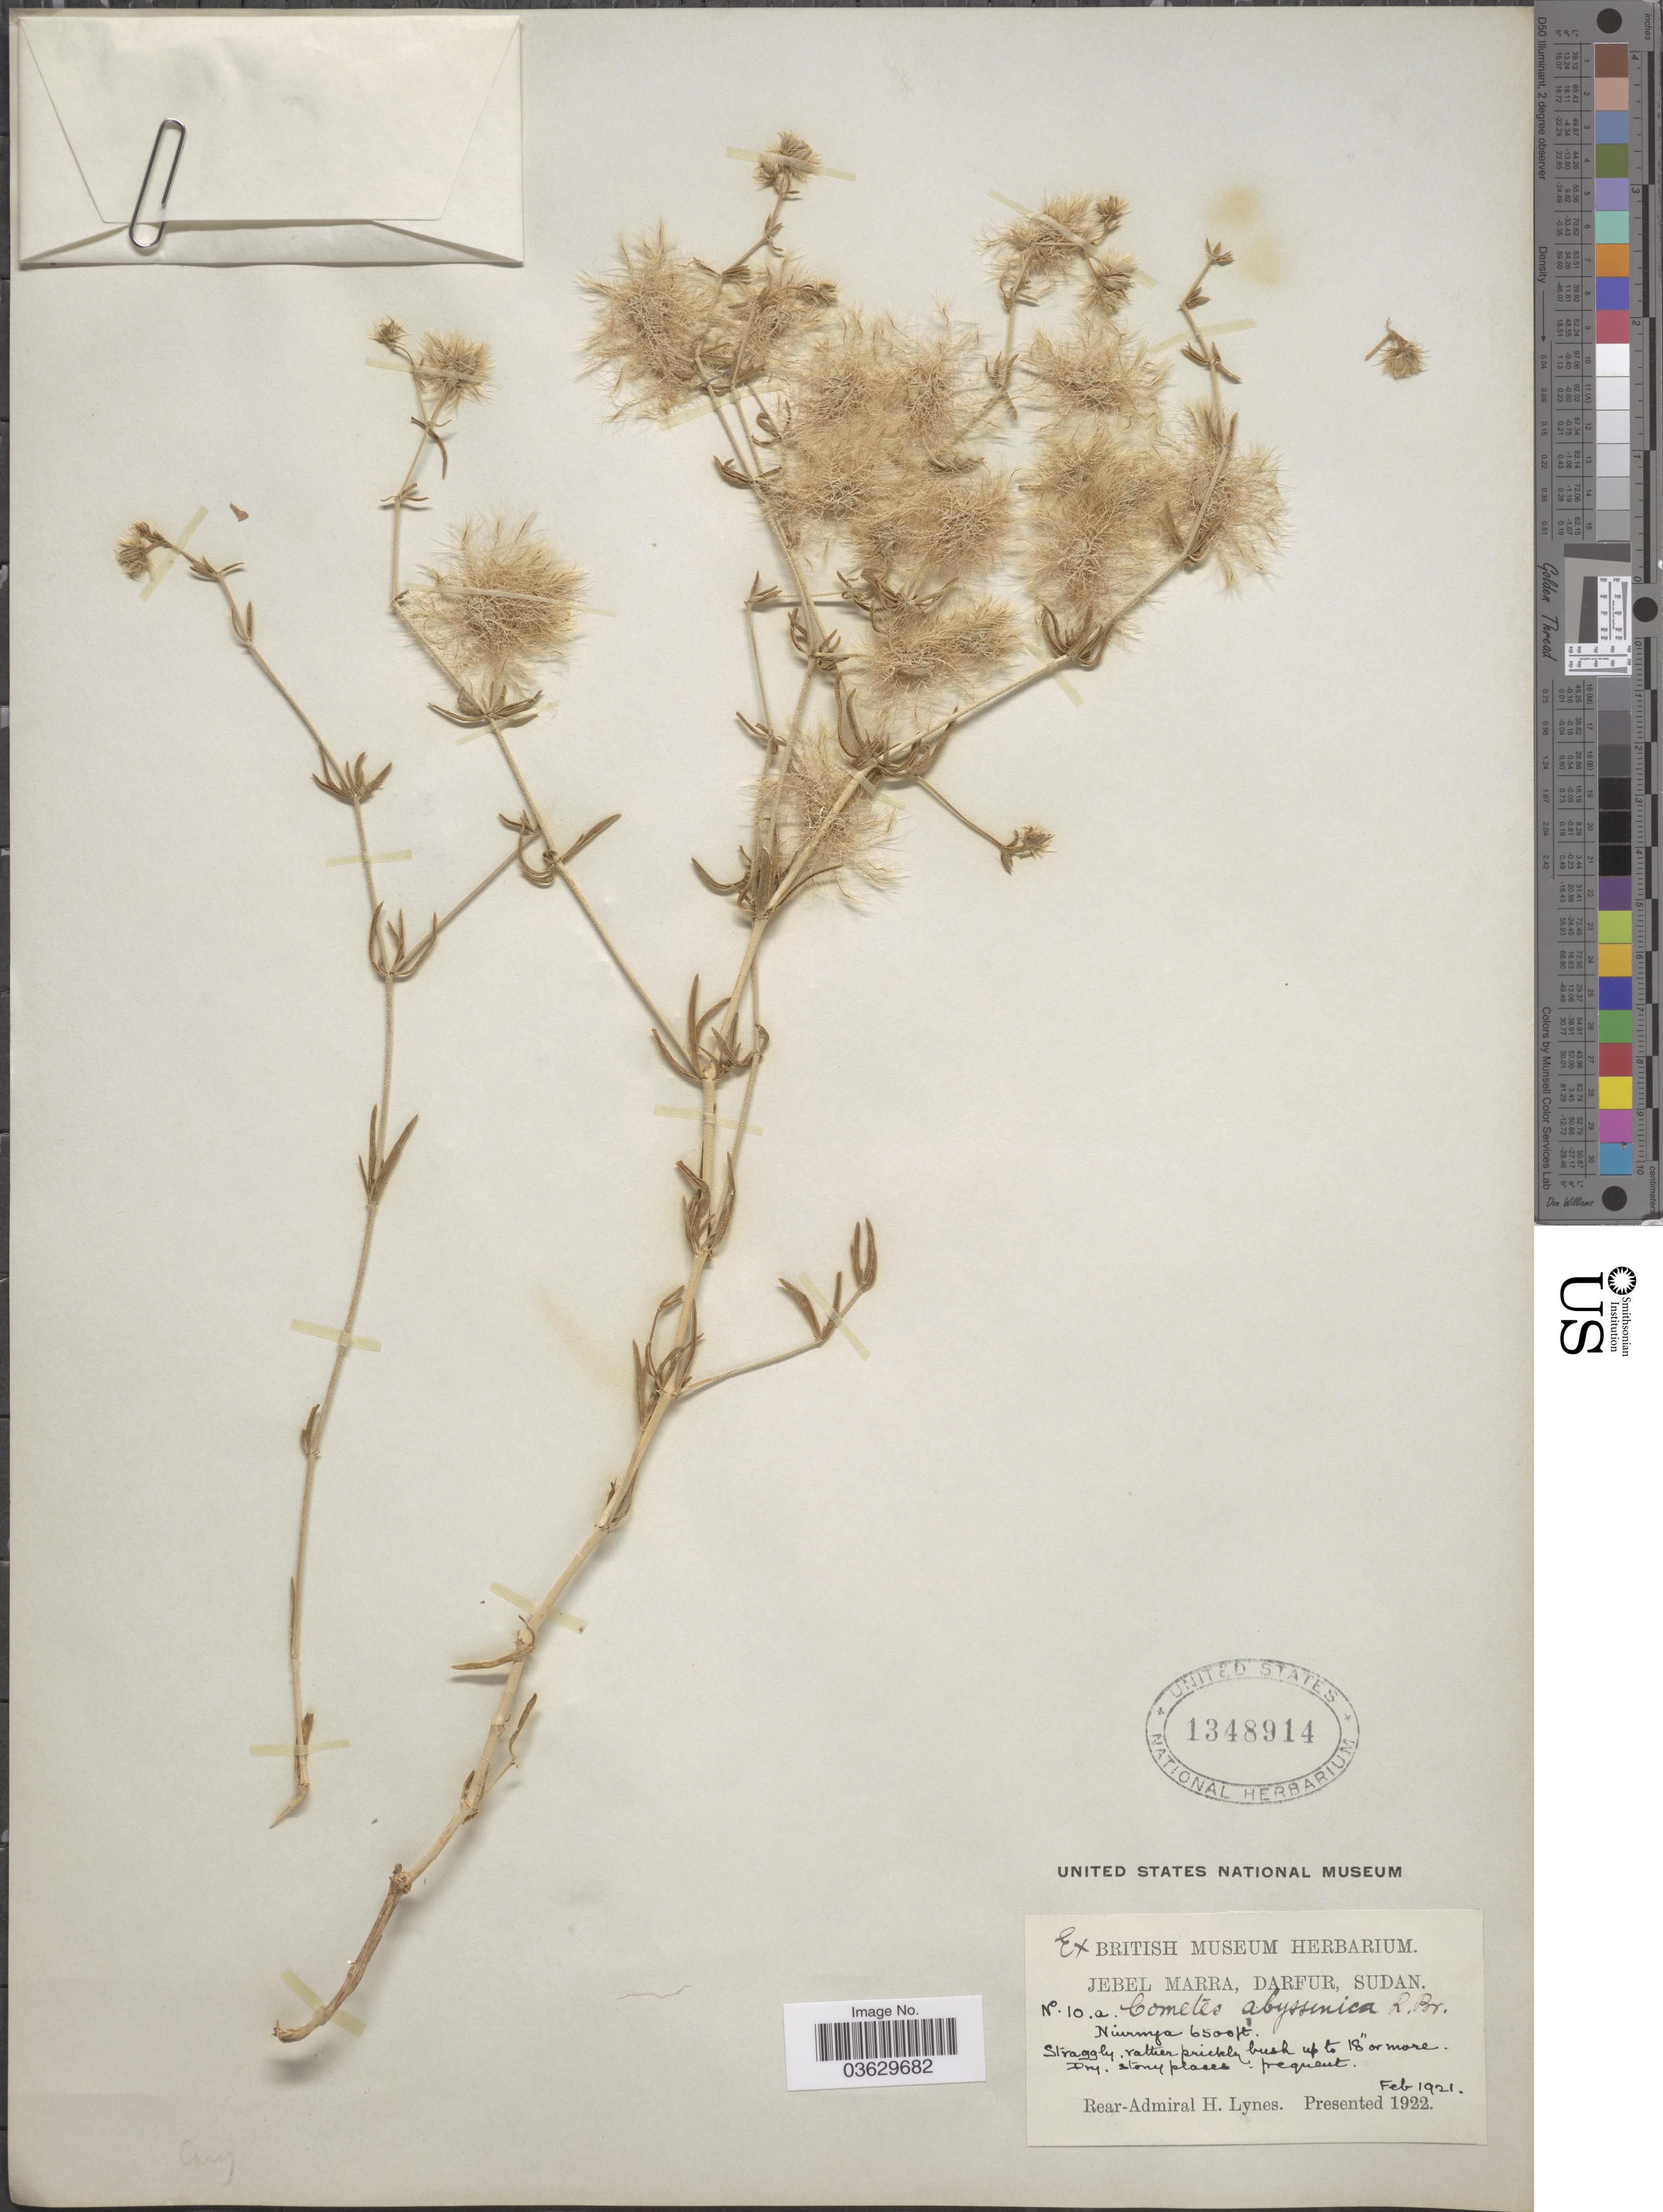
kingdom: Plantae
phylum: Tracheophyta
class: Magnoliopsida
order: Caryophyllales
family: Caryophyllaceae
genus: Cometes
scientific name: Cometes sp.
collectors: H. Lynes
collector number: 10.a.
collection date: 1921-02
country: Sudan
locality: Niurnya.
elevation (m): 1981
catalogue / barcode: US 1348914